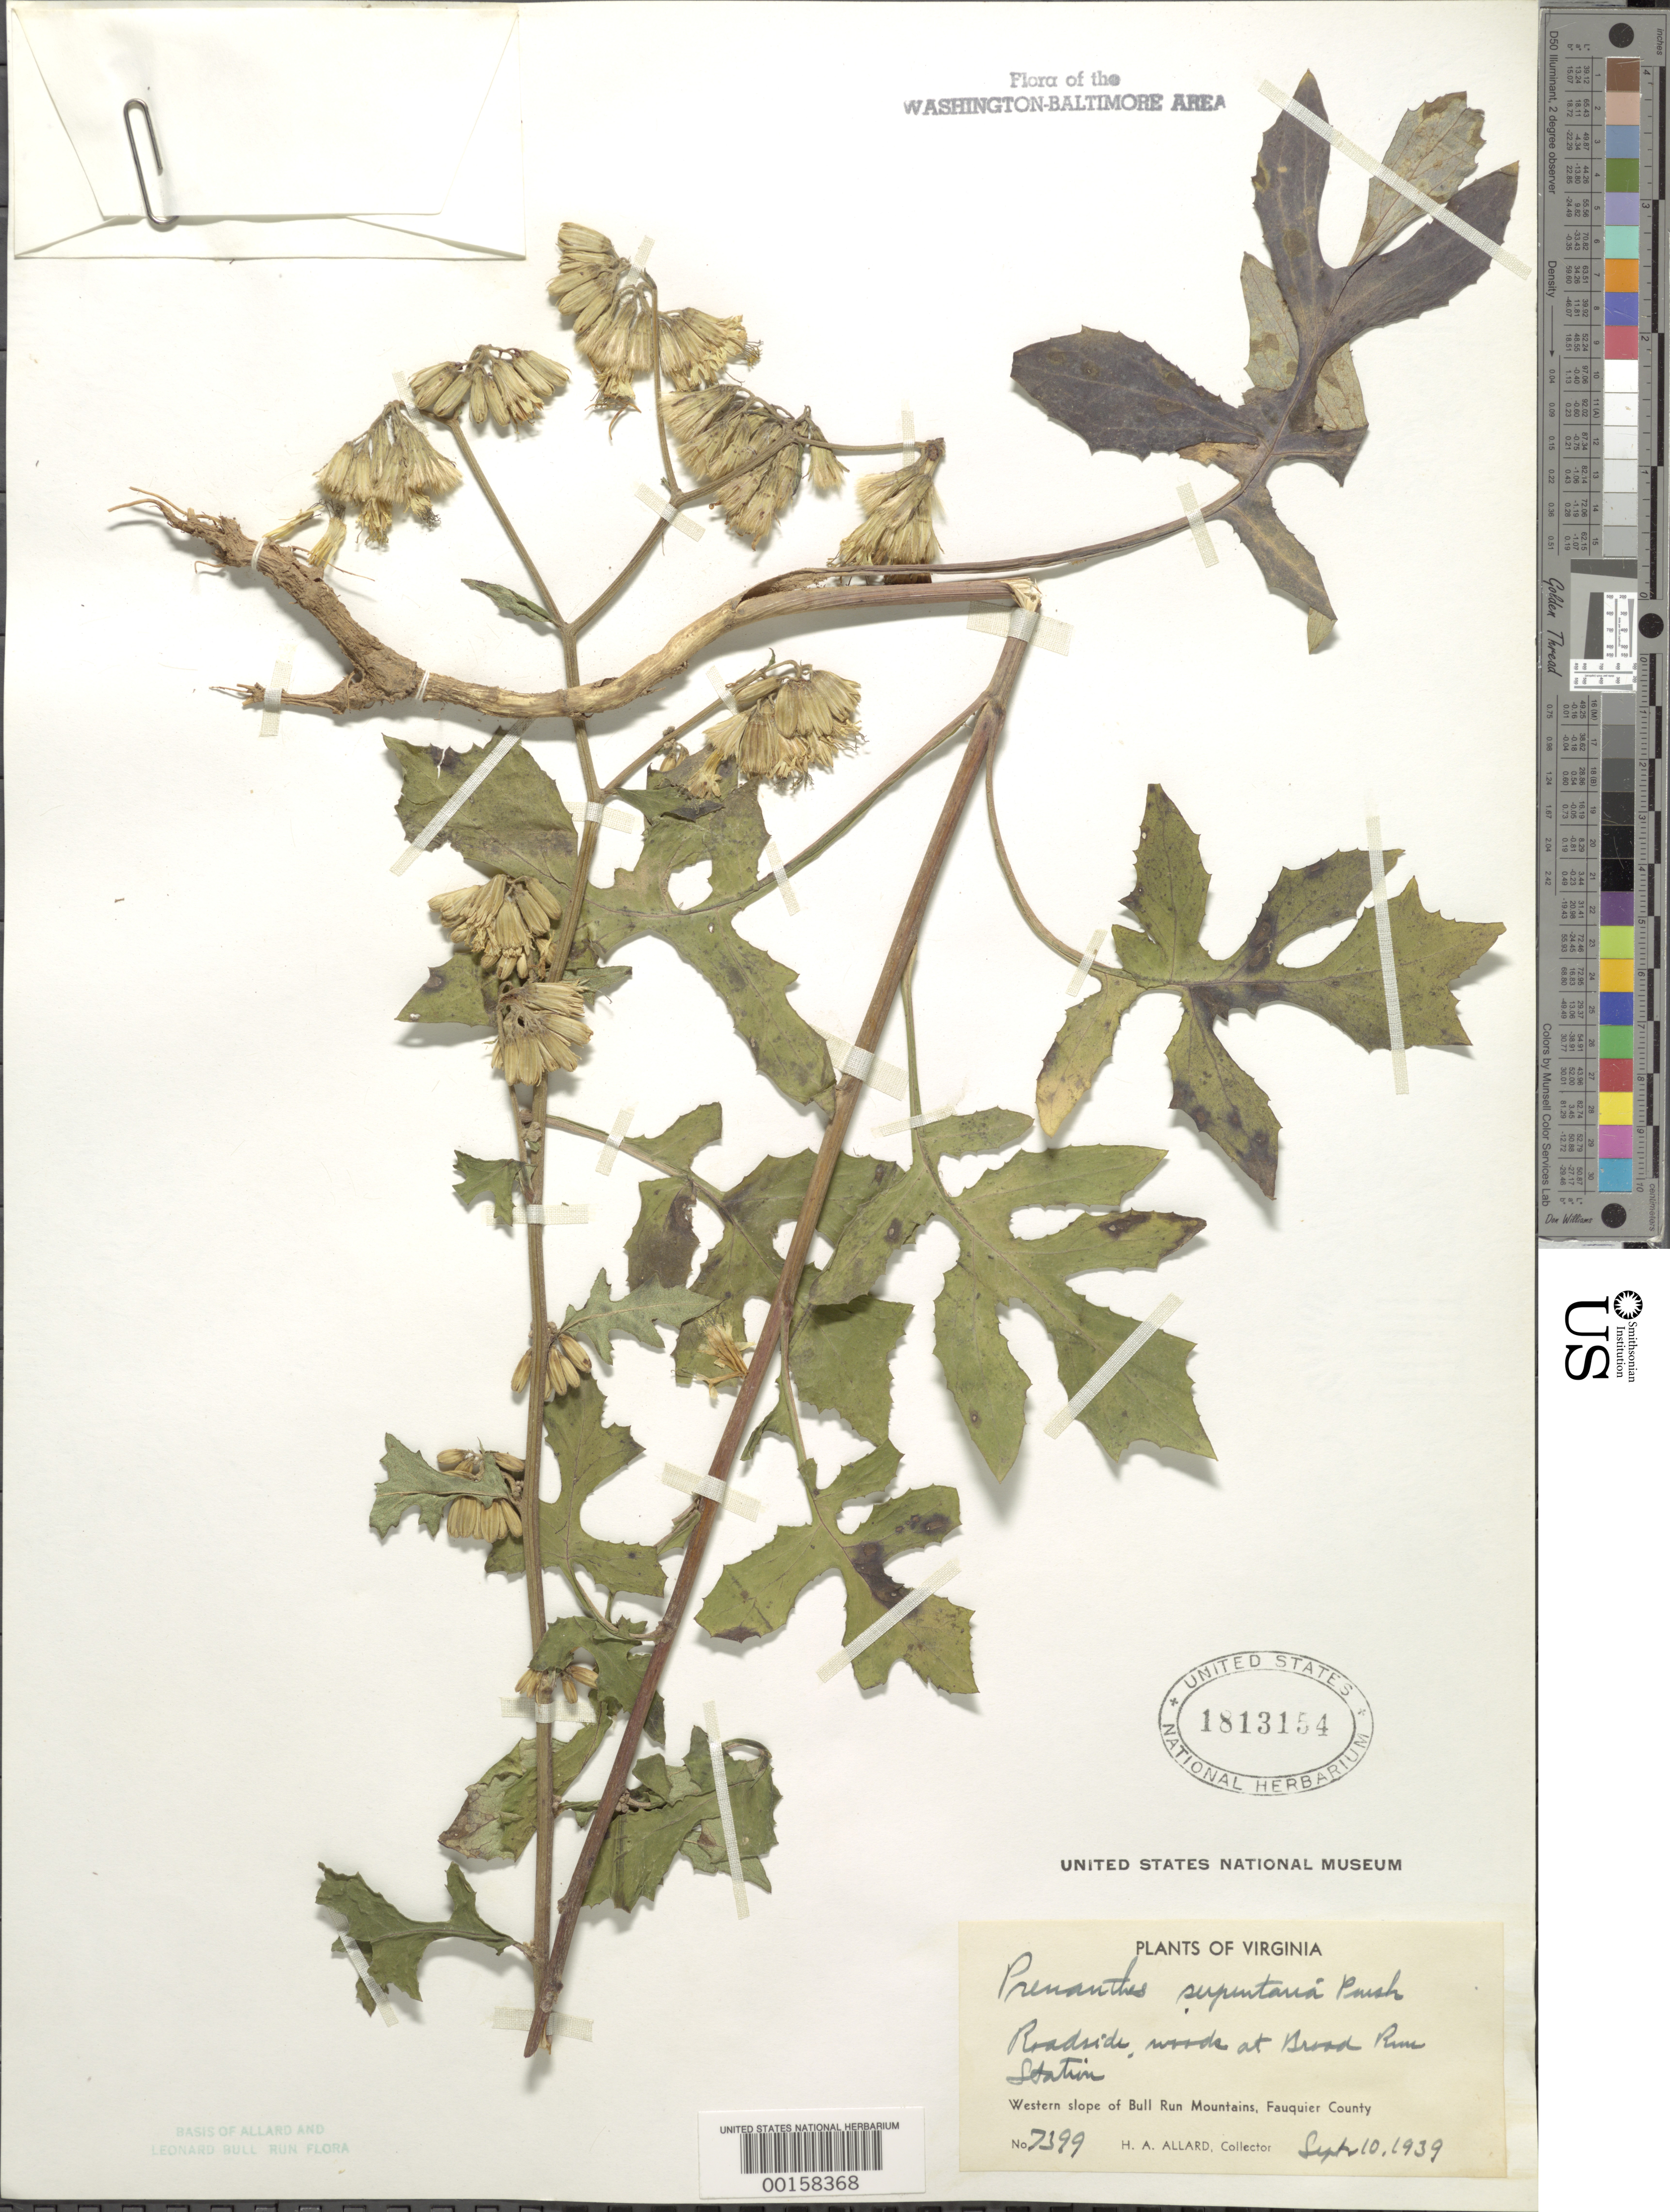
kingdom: Plantae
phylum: Tracheophyta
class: Magnoliopsida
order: Asterales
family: Asteraceae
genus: Nabalus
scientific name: Nabalus serpentarius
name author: (Pursh) Hook.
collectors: H. A. Allard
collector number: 7399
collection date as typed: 10 Sep 1939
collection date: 1939-09-10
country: United States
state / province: Virginia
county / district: Fauquier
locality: Broad Run Station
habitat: Roadside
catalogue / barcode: US 1813154